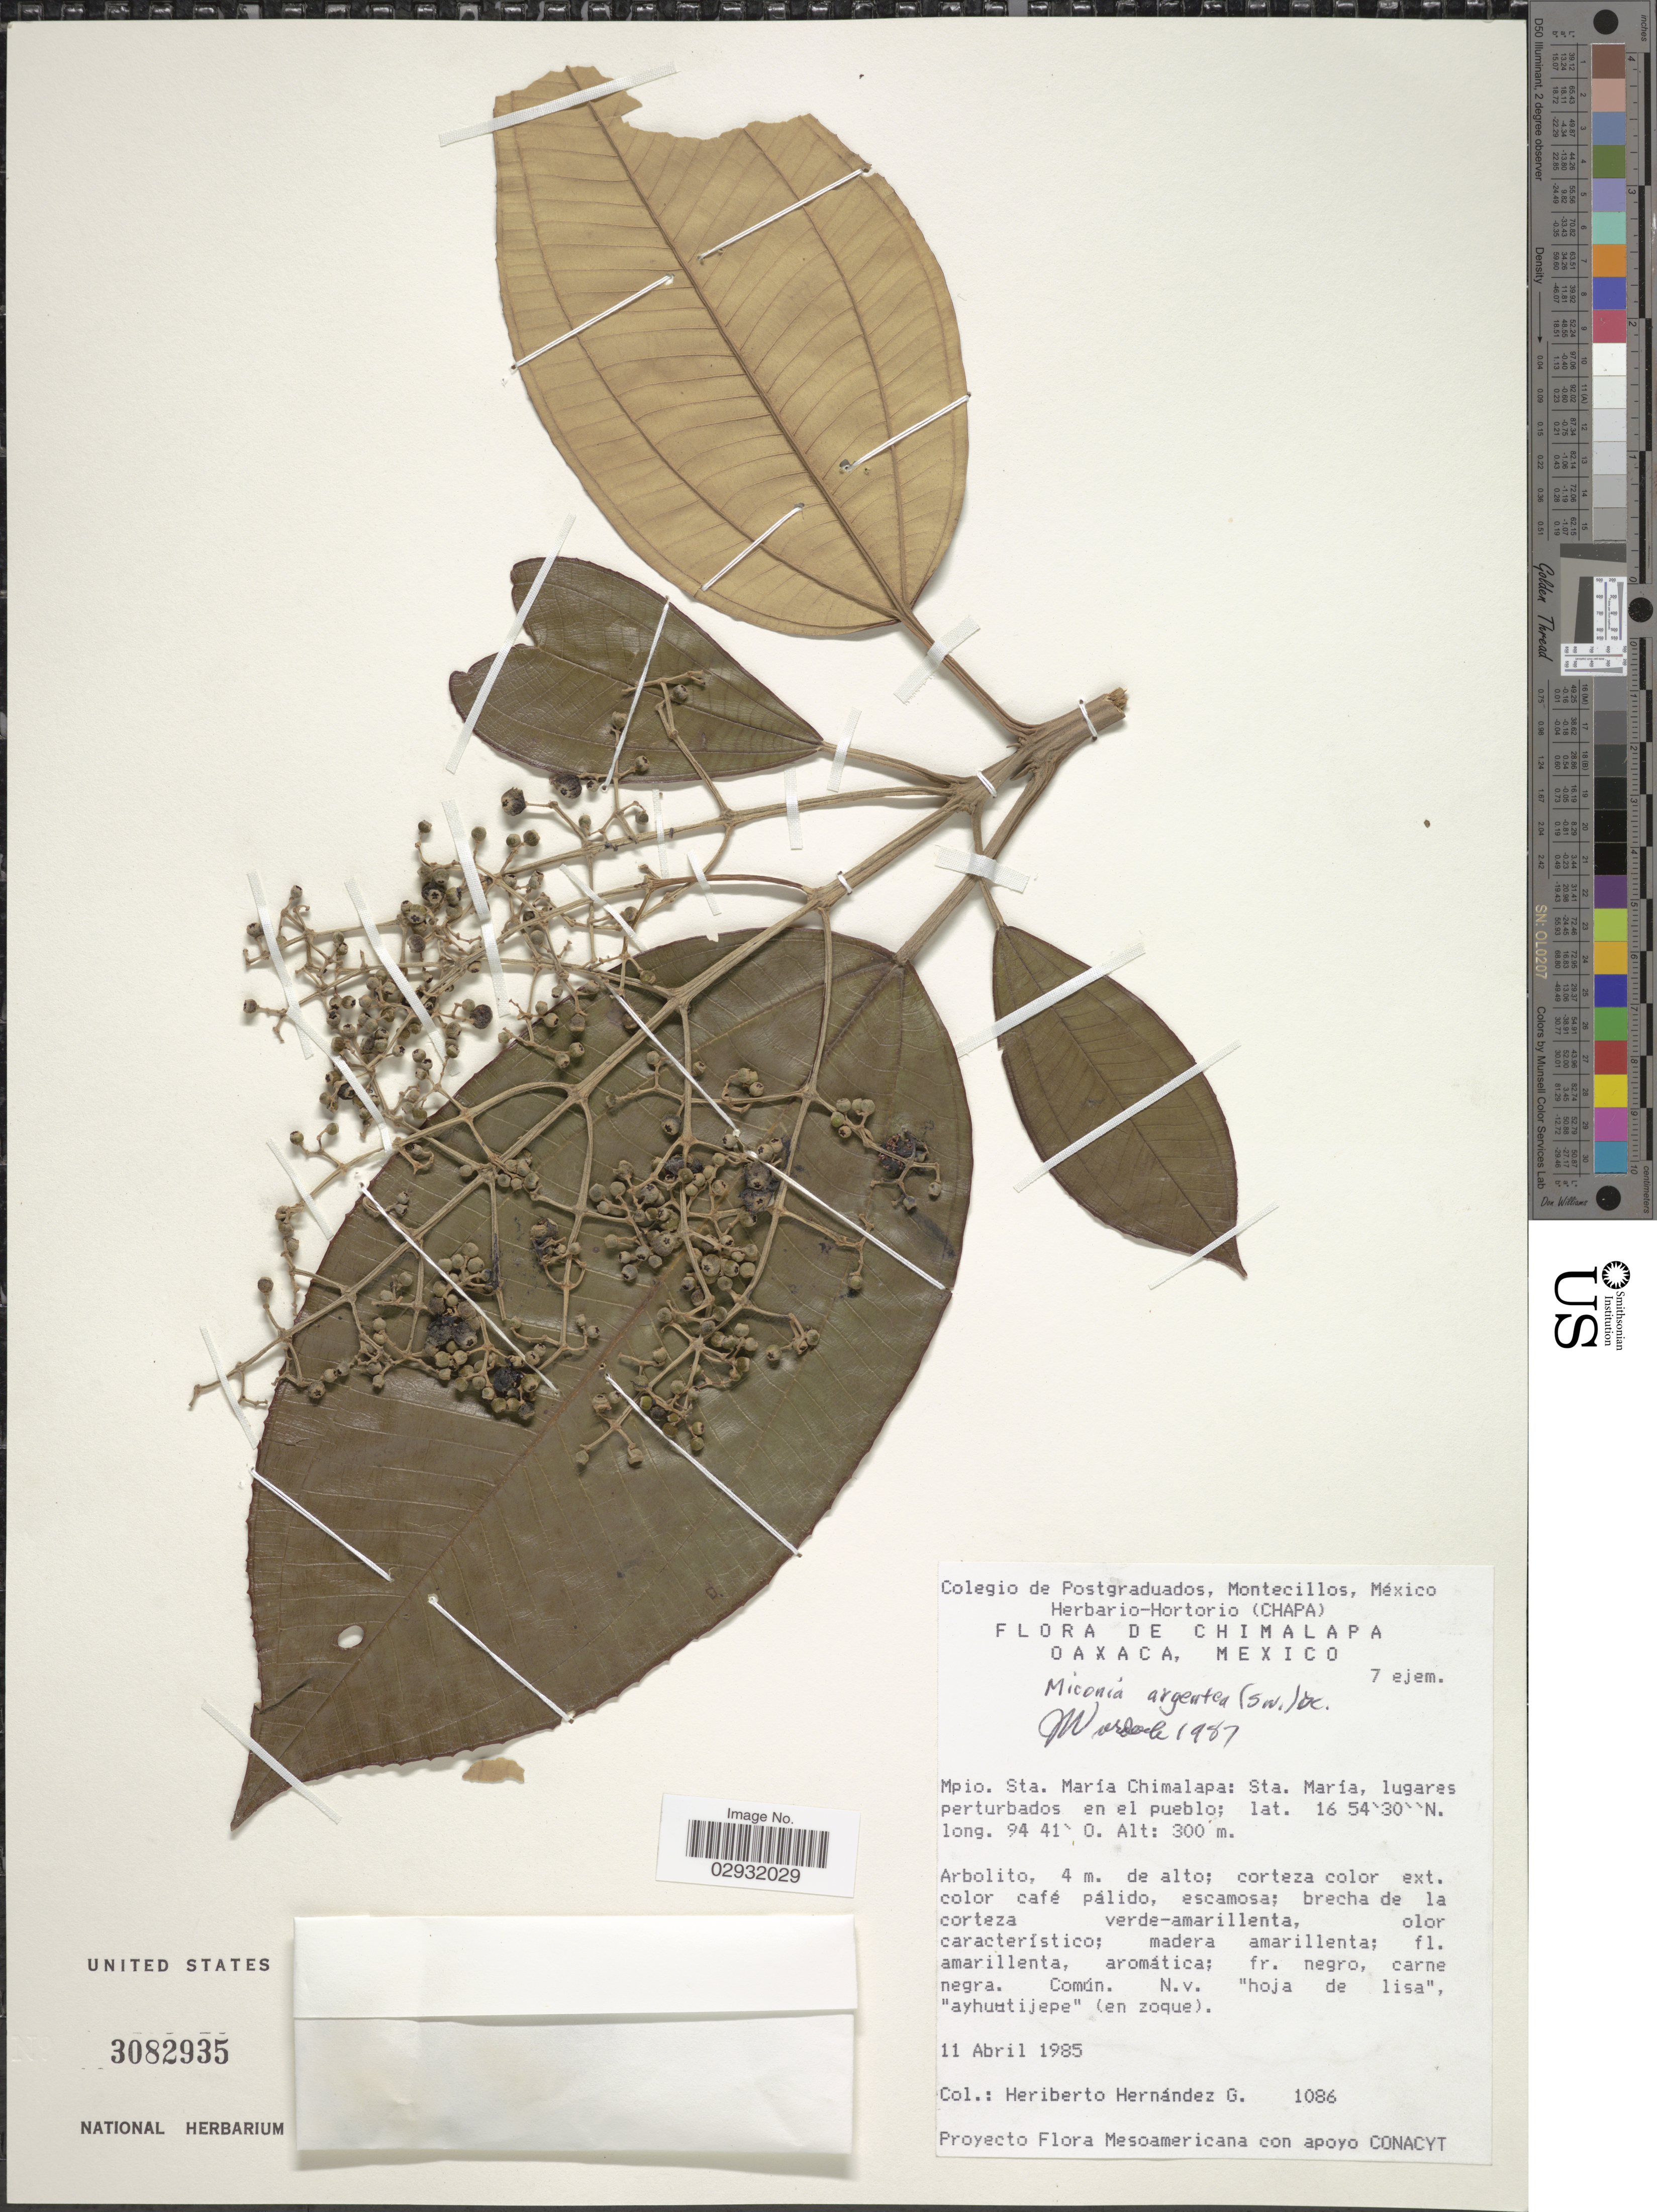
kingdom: Plantae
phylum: Tracheophyta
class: Magnoliopsida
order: Myrtales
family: Melastomataceae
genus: Miconia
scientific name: Miconia argentea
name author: (Sw.) DC.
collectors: H. Hernandez G.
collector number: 1086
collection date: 1985-04-11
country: Mexico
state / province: Oaxaca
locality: Chimalapa. Mpio. Sta. María Chimalapa: Sta. María, lugares perturbados en el pueblo.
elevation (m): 300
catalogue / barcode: US 3082935